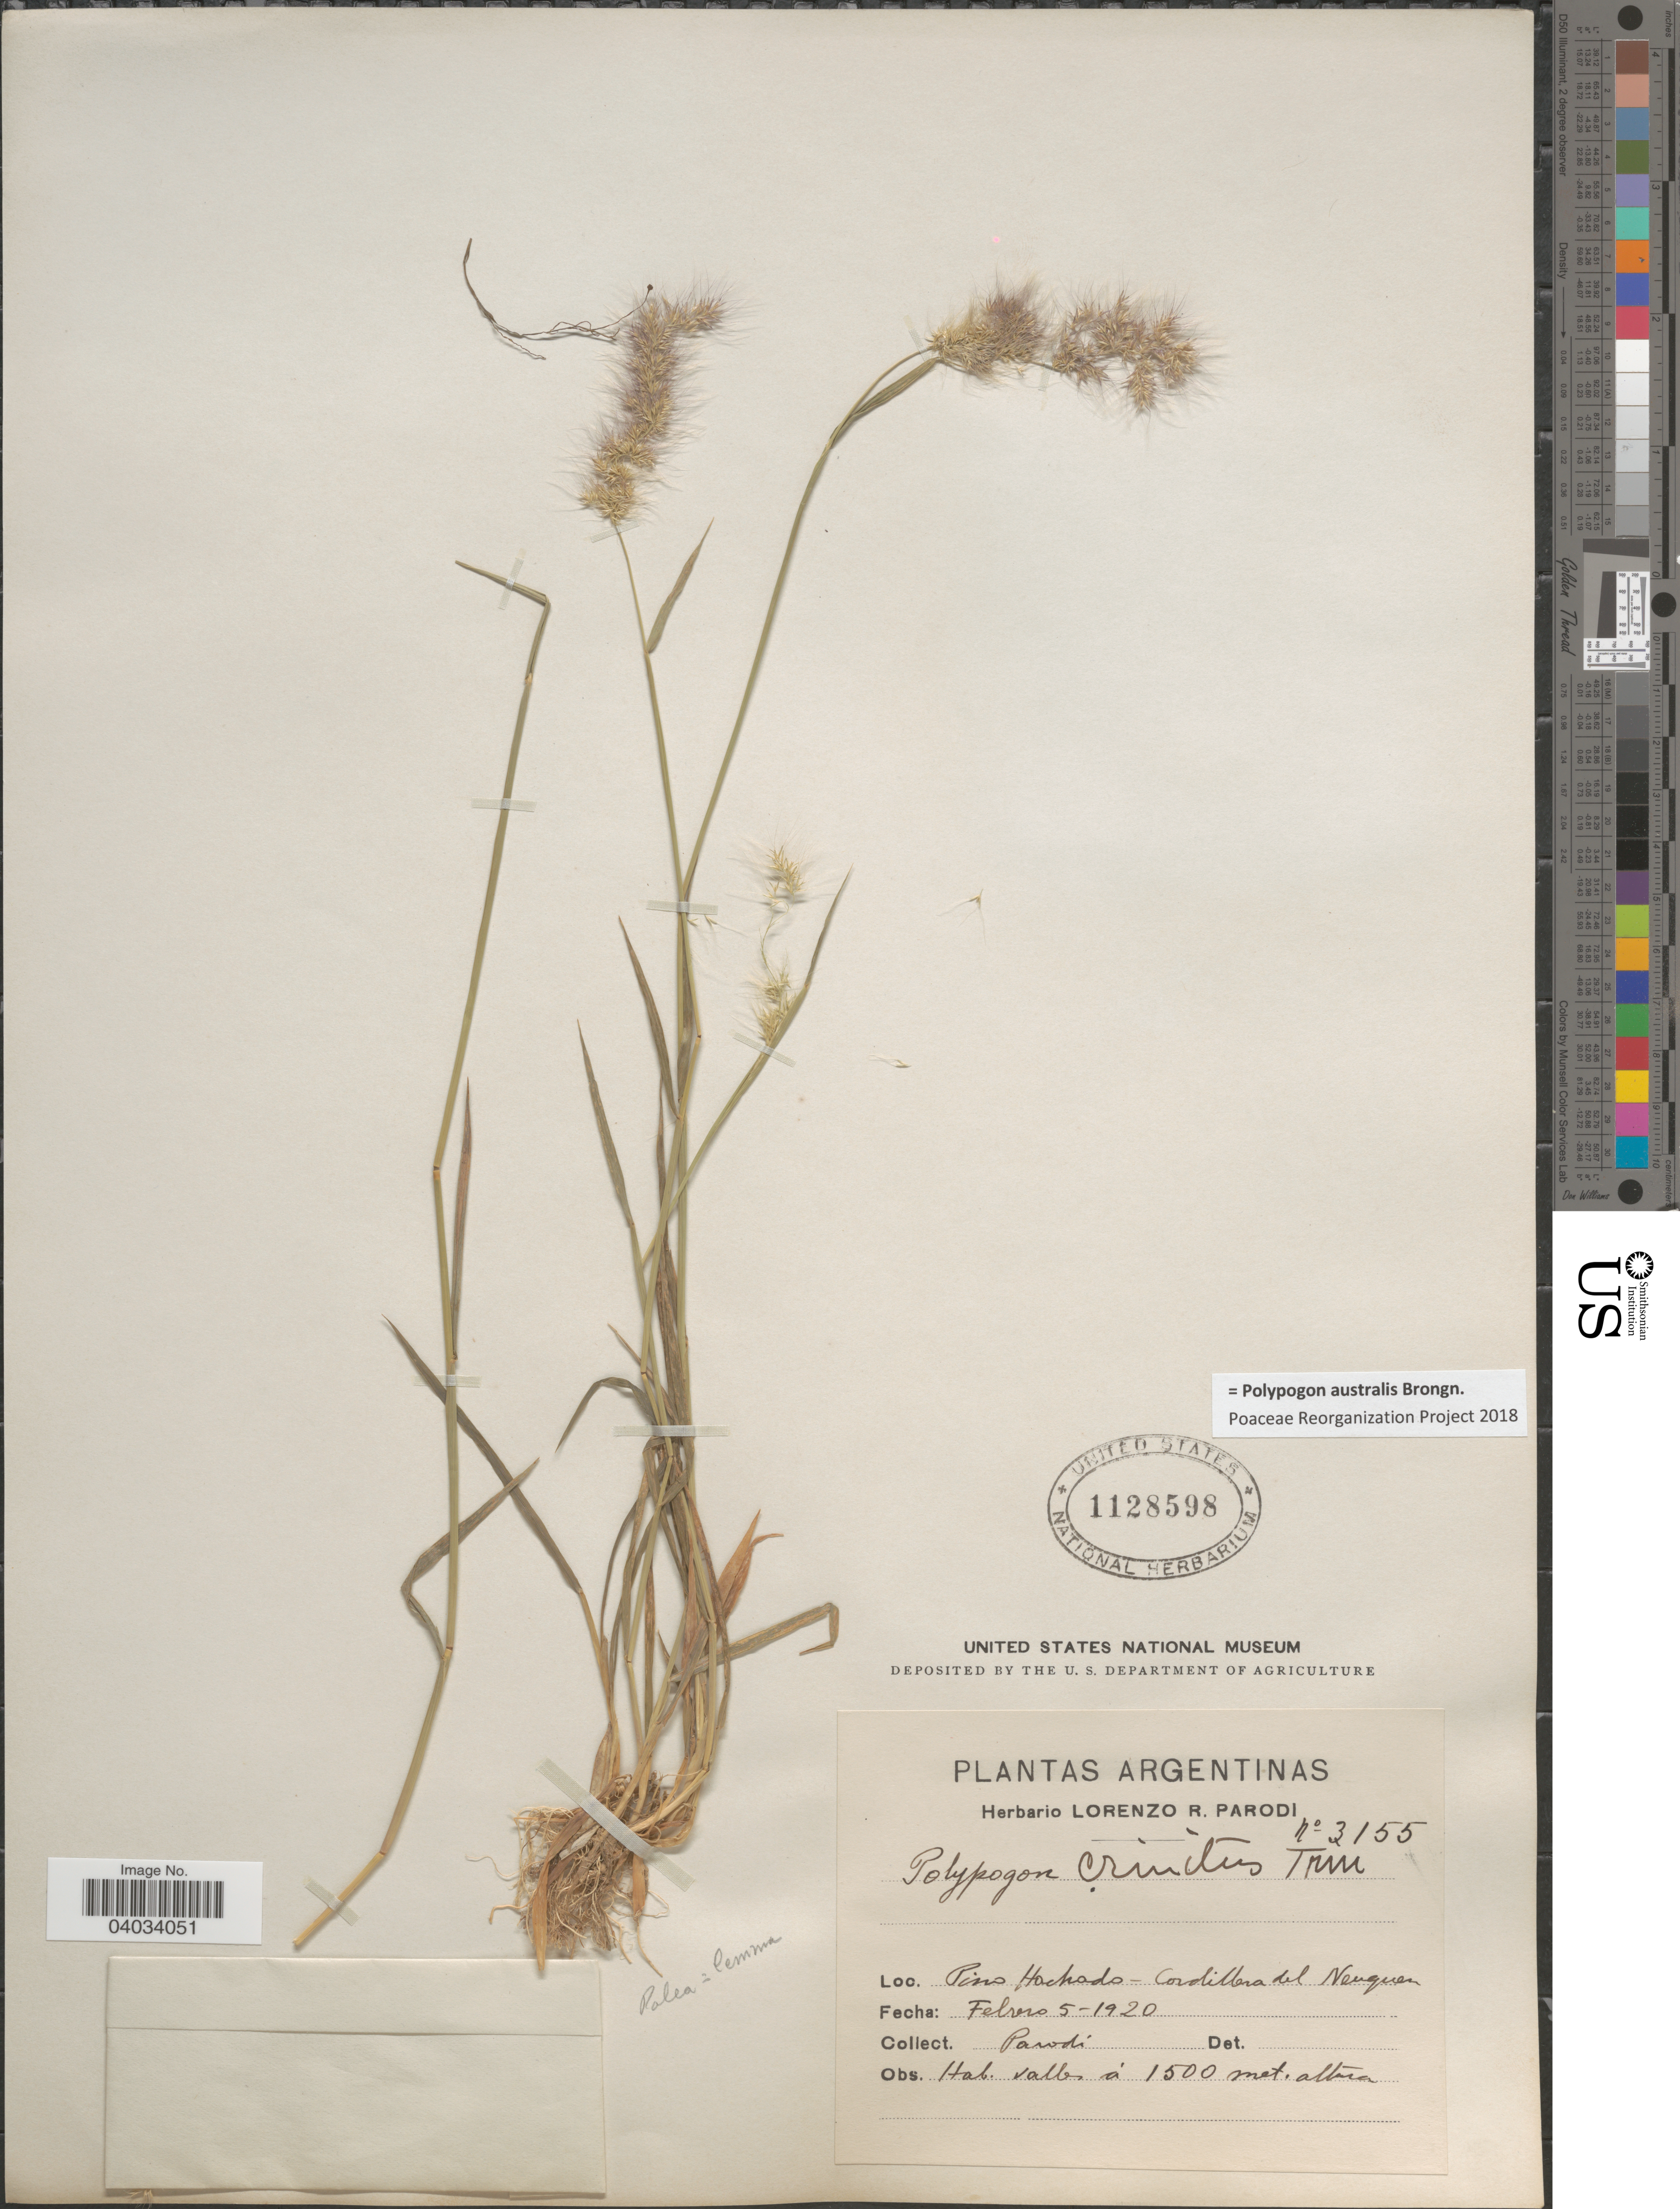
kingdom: Plantae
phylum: Tracheophyta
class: Liliopsida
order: Poales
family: Poaceae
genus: Polypogon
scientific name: Polypogon australis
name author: Brongn.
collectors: L. R. Parodi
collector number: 3155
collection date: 1920-02-05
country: Argentina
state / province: Neuquen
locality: Pino Hachado - Cordillera del Neuquen.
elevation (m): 1500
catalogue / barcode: US 1128598